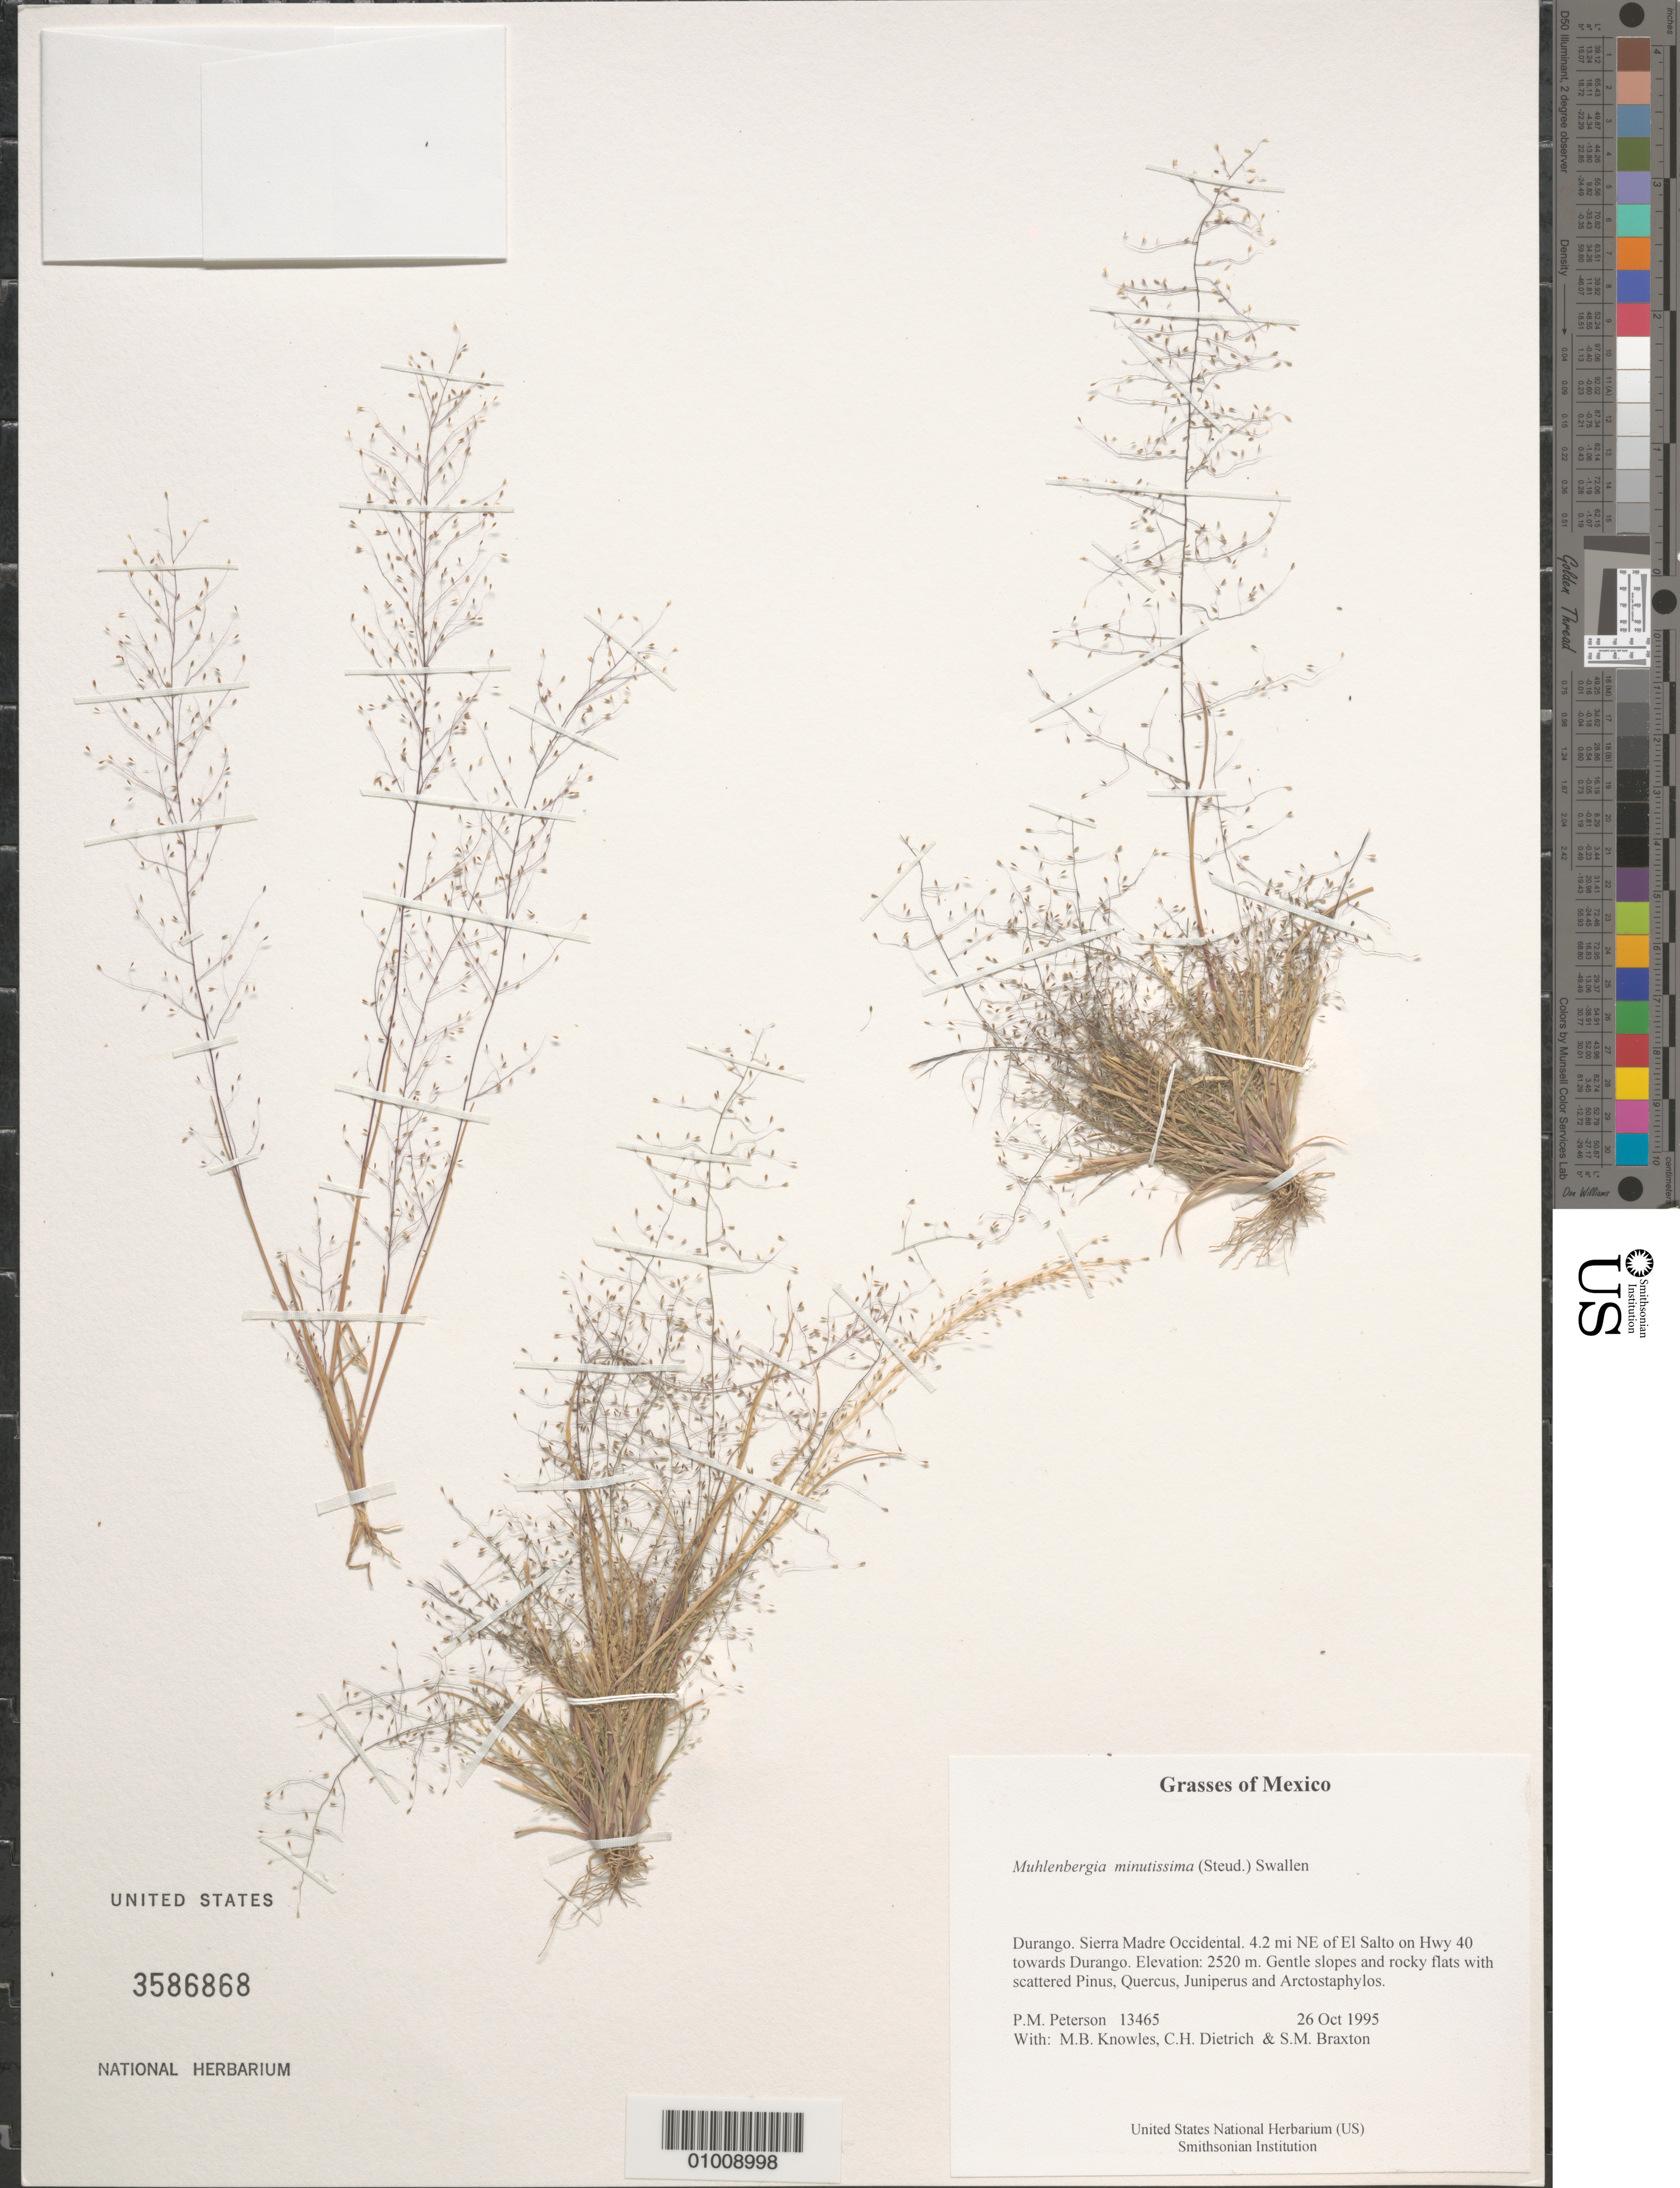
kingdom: Plantae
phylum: Tracheophyta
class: Liliopsida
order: Poales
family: Poaceae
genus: Muhlenbergia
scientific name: Muhlenbergia minutissima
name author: (Steud.) Swallen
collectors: P. M. Peterson, M. B. Knowles, C. Dietrich & S. Braxton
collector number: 13465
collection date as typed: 26 Oct 1995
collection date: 1995-10-26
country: Mexico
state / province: Durango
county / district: Sierra Madre Occidental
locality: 4.2 mi NE of El Salto on Hwy 40 towards Durango.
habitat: Gentle slopes and rocky flats with scattered Pinus, Quercus, Juniperus and Arctostaphylos.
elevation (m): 2520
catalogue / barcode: US 3586868